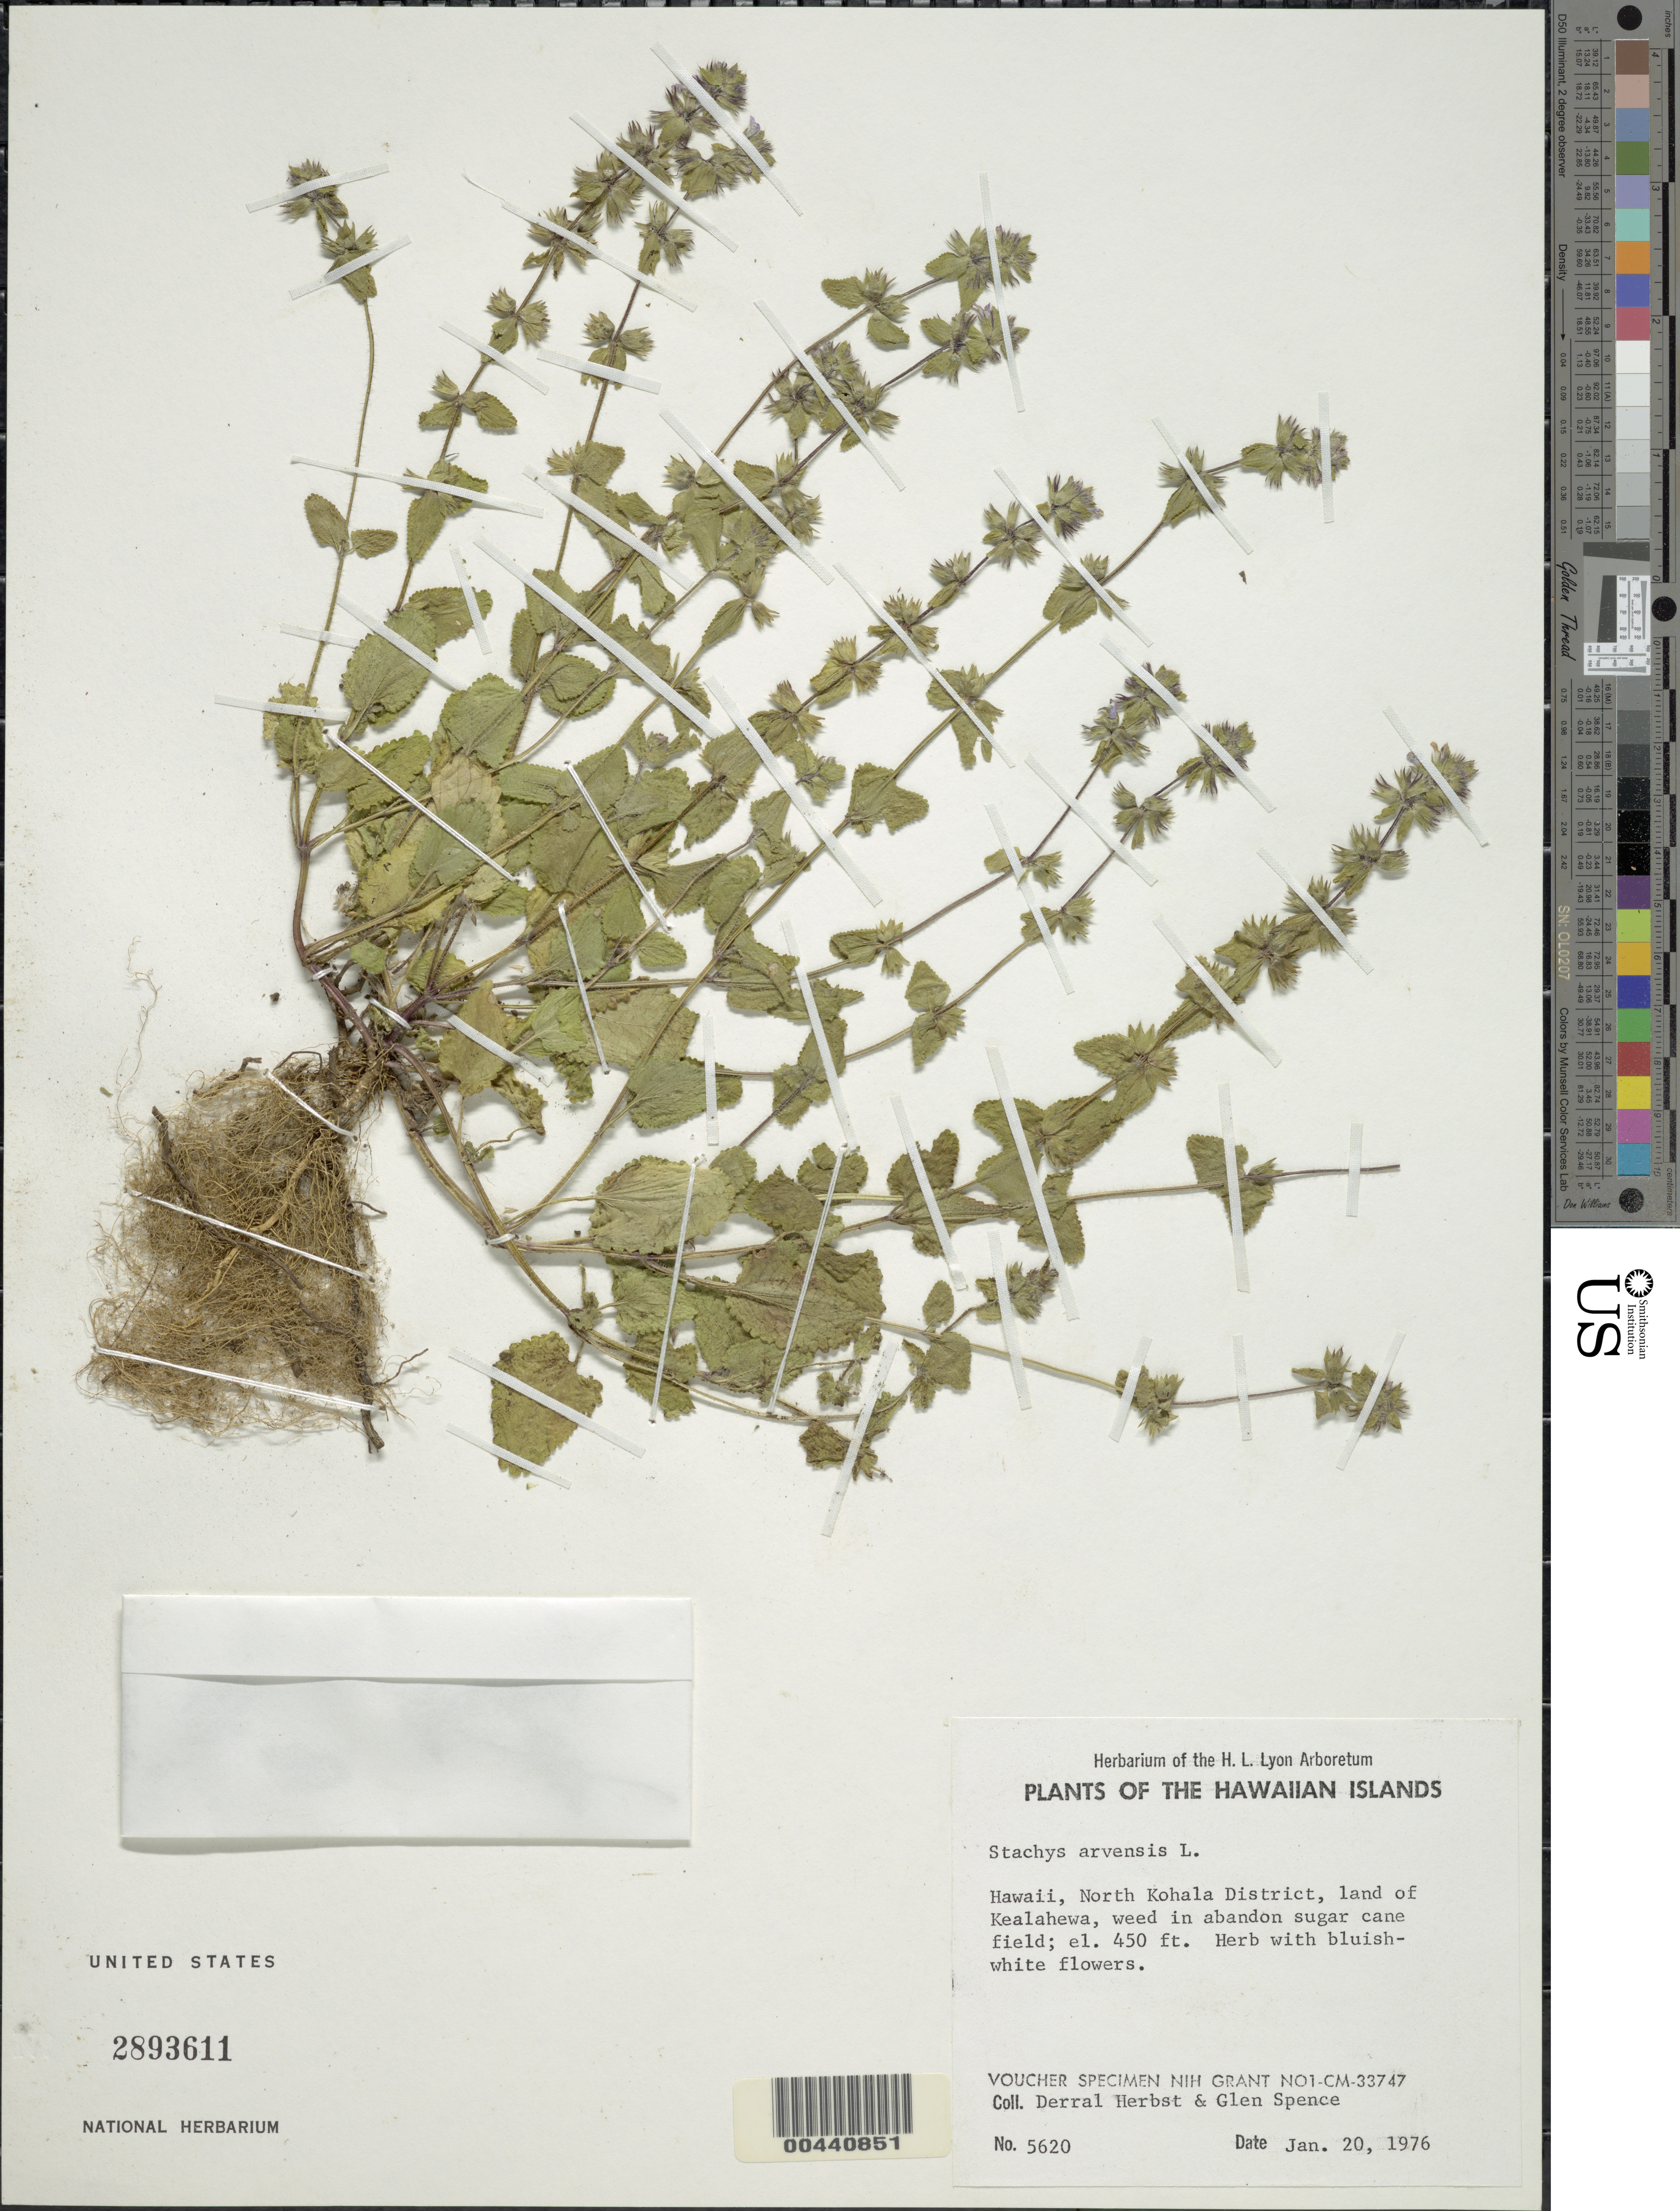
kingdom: Plantae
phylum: Tracheophyta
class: Magnoliopsida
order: Lamiales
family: Lamiaceae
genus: Stachys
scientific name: Stachys arvensis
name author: (L.) L.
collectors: D. R. Herbst & G. Spence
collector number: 5620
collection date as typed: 20 Jan 1976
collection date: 1976-01-20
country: United States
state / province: Hawaii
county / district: Hawaii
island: Hawaii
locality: North Kohala District, land of Kealahewa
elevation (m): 137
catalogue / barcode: US 2893611